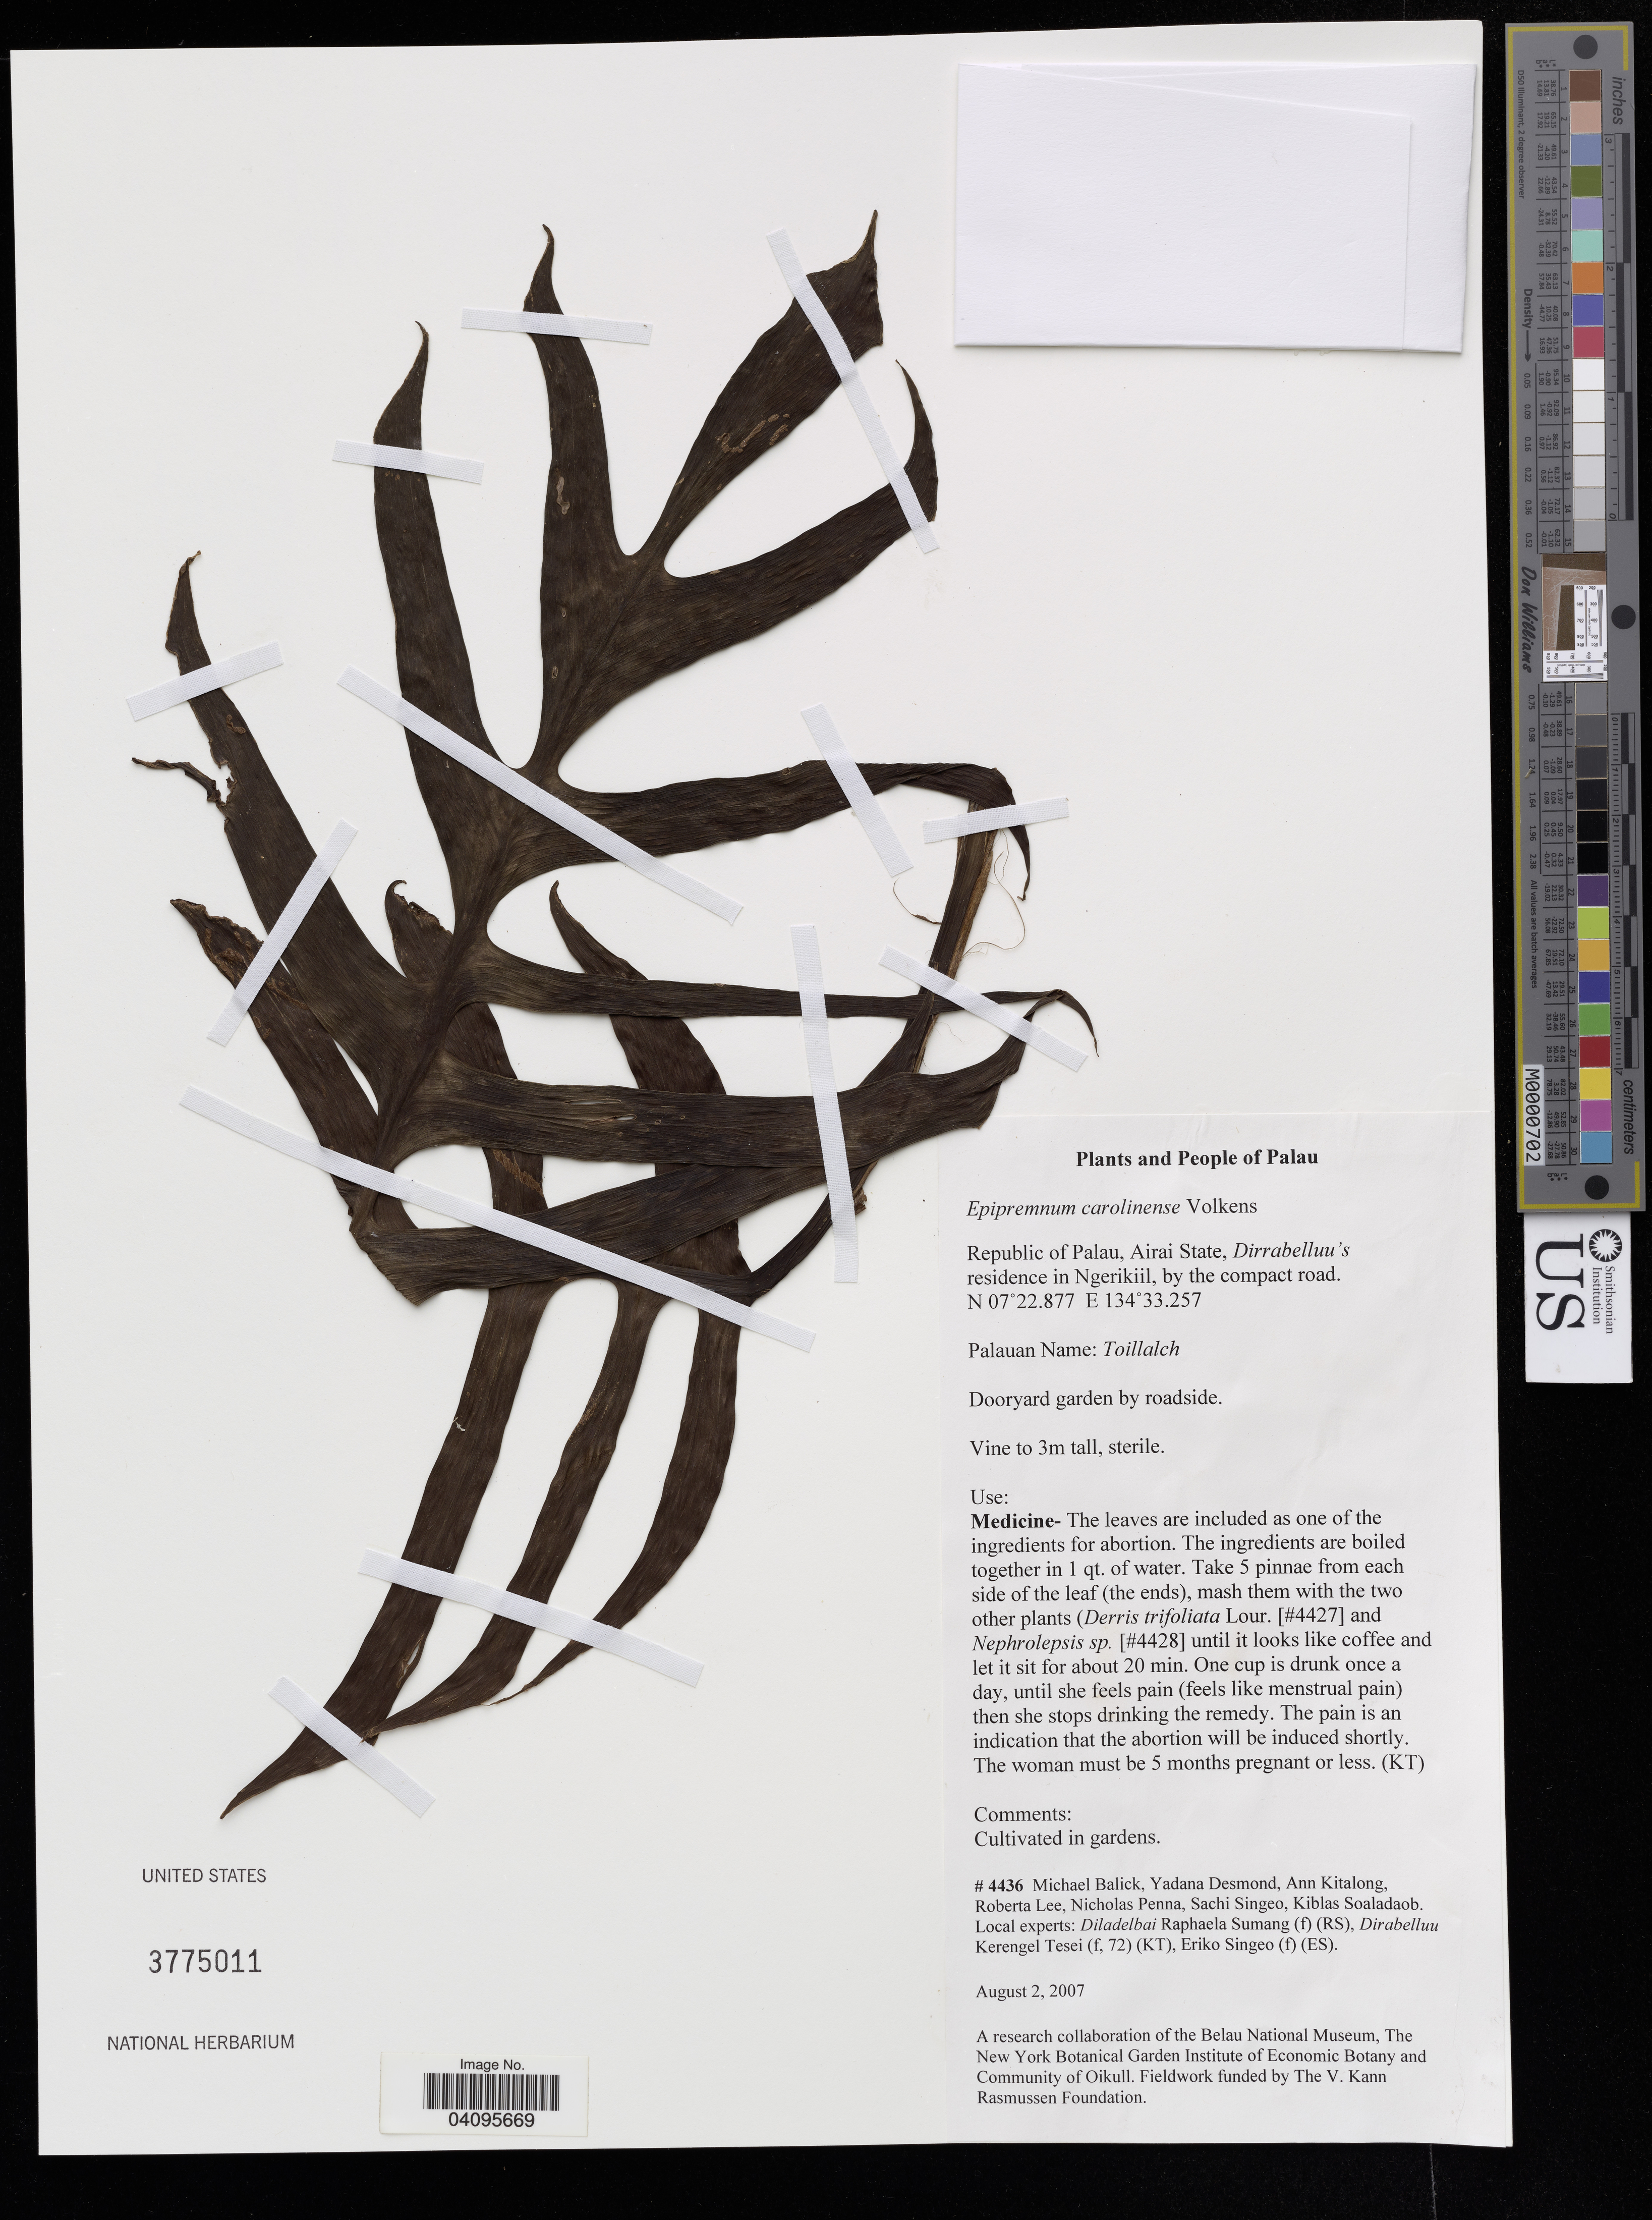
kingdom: Plantae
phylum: Tracheophyta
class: Liliopsida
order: Alismatales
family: Araceae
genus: Epipremnum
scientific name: Epipremnum carolinense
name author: Volk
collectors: M. Balick, Y. Desmond, A. Kitalong & R. Lee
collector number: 4436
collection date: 2007-08-02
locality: In gardens.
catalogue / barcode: US 3775011